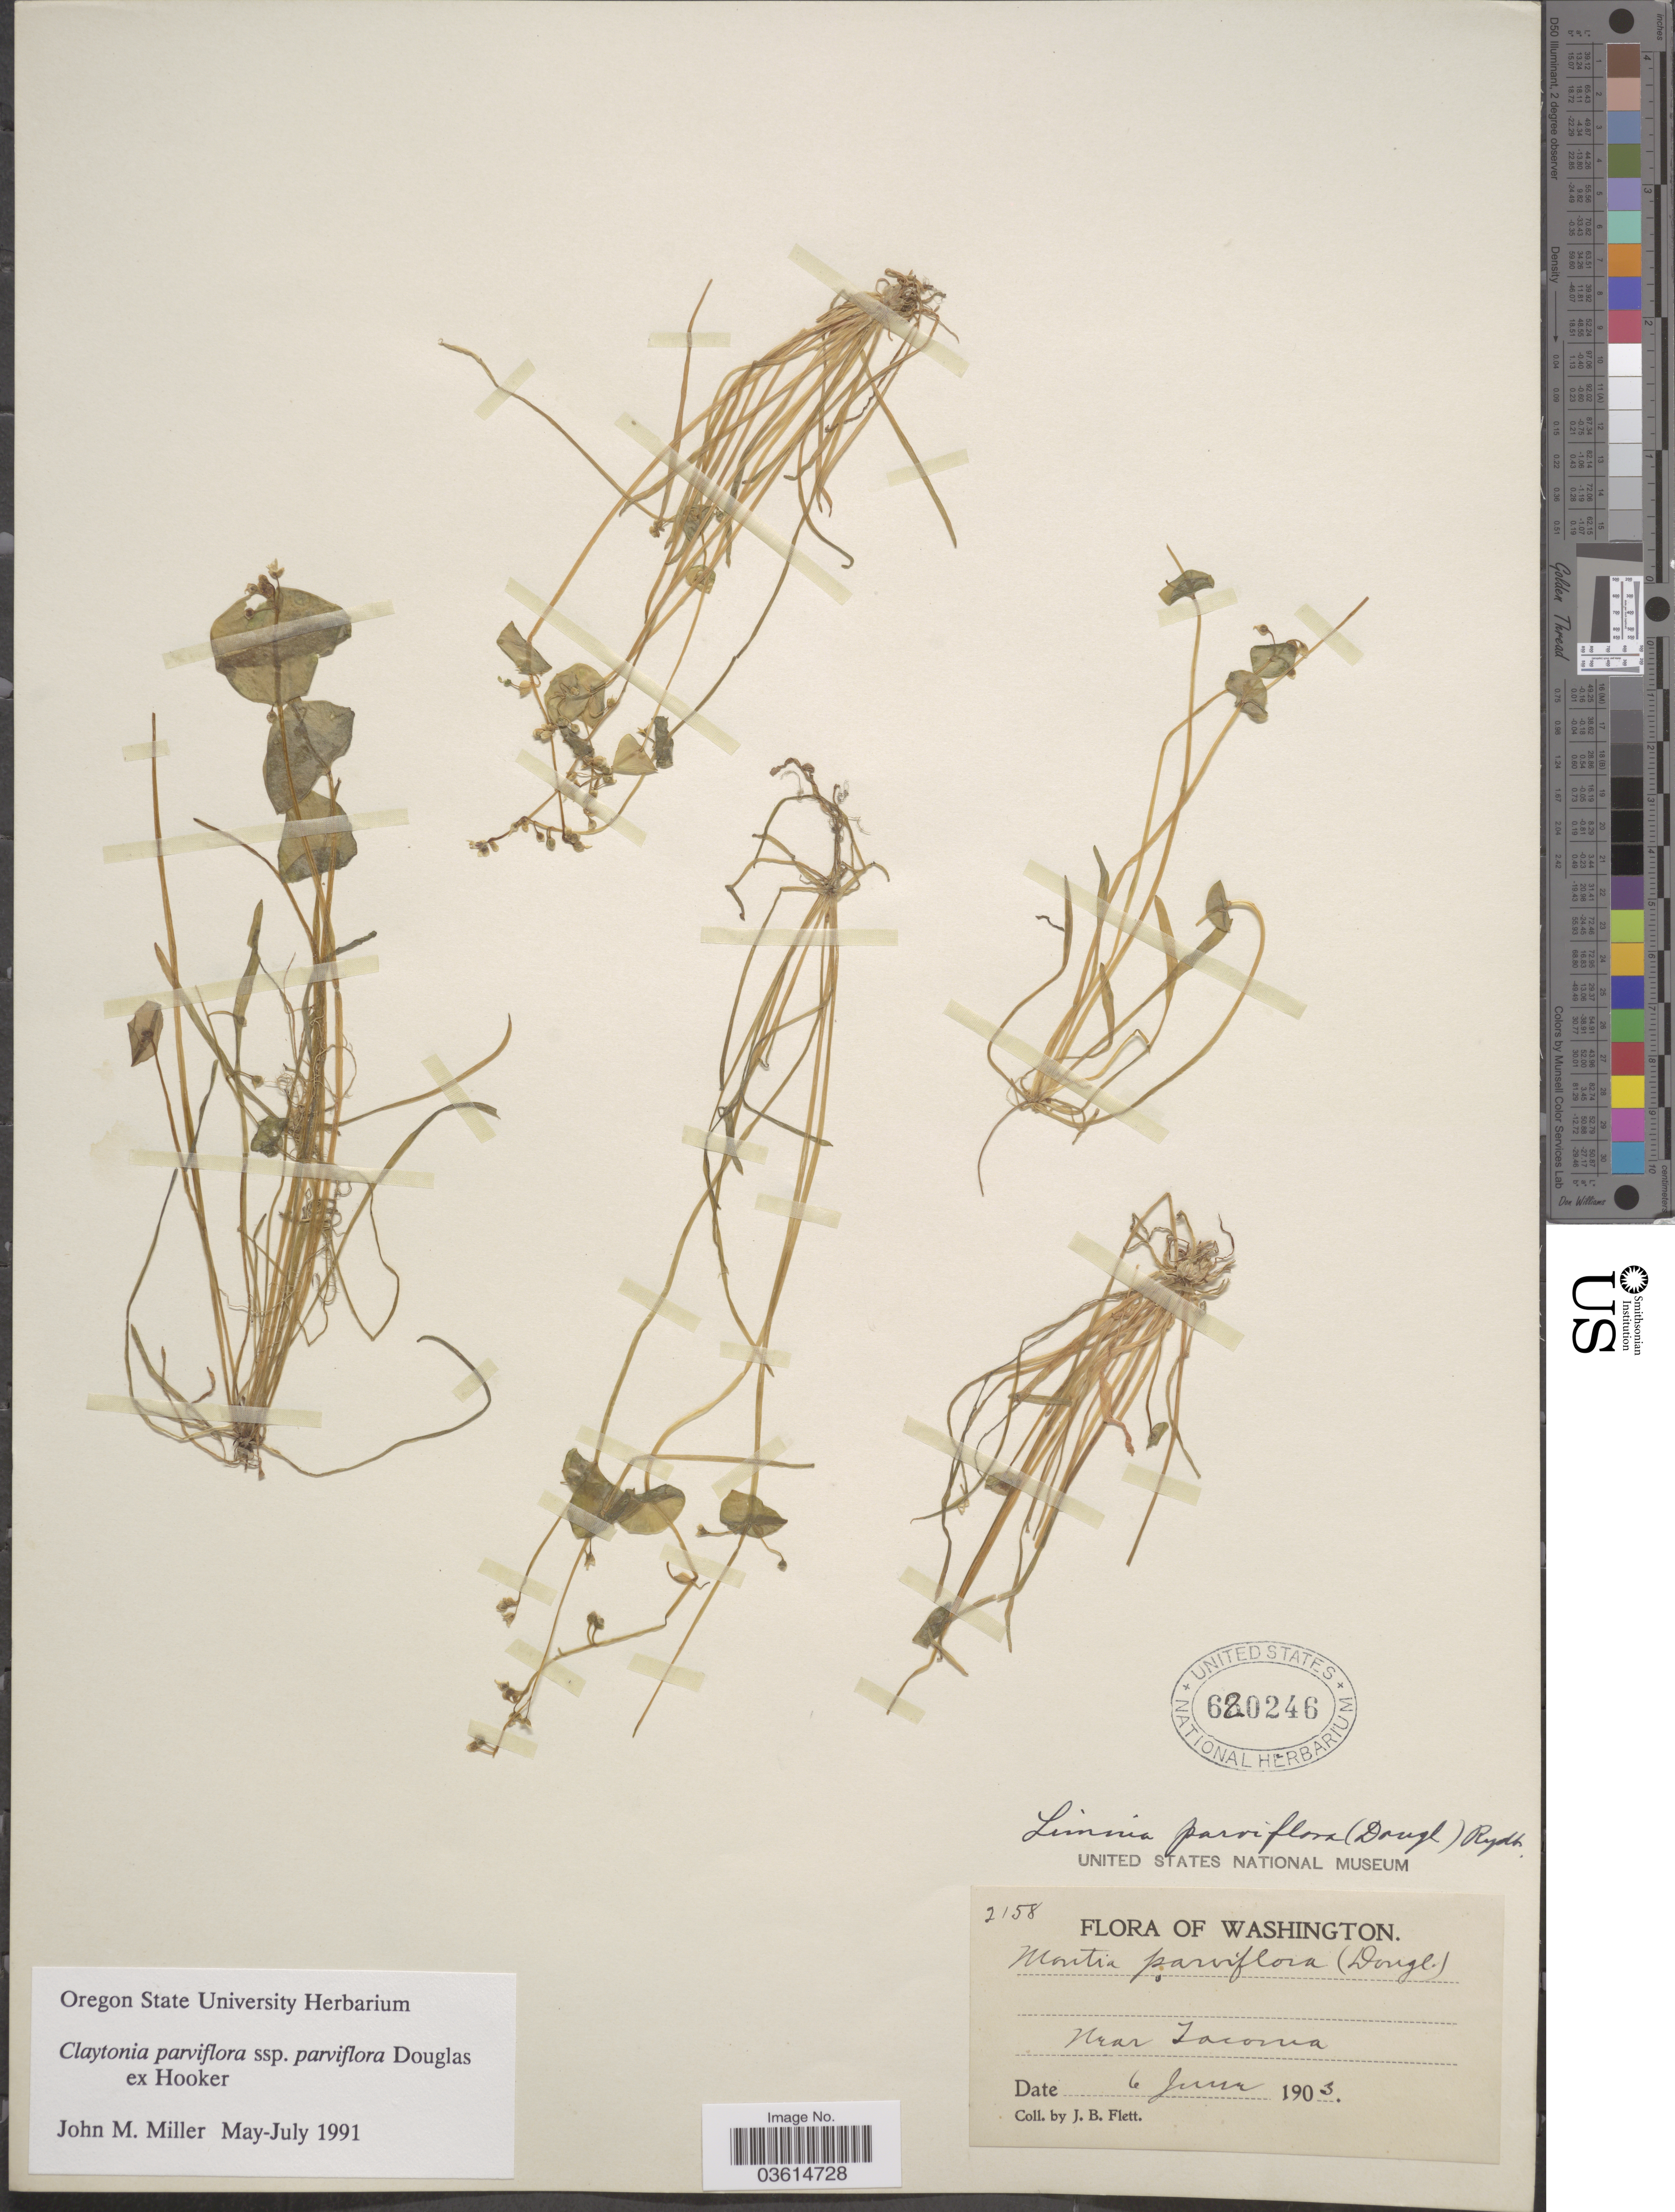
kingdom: Plantae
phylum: Tracheophyta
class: Magnoliopsida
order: Caryophyllales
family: Montiaceae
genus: Claytonia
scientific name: Claytonia parviflora subsp. parviflora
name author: Douglas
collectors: J. Flett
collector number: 2158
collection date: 1903-06-06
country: United States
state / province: Washington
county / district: Pierce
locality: Near Tacoma.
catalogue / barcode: US 620246